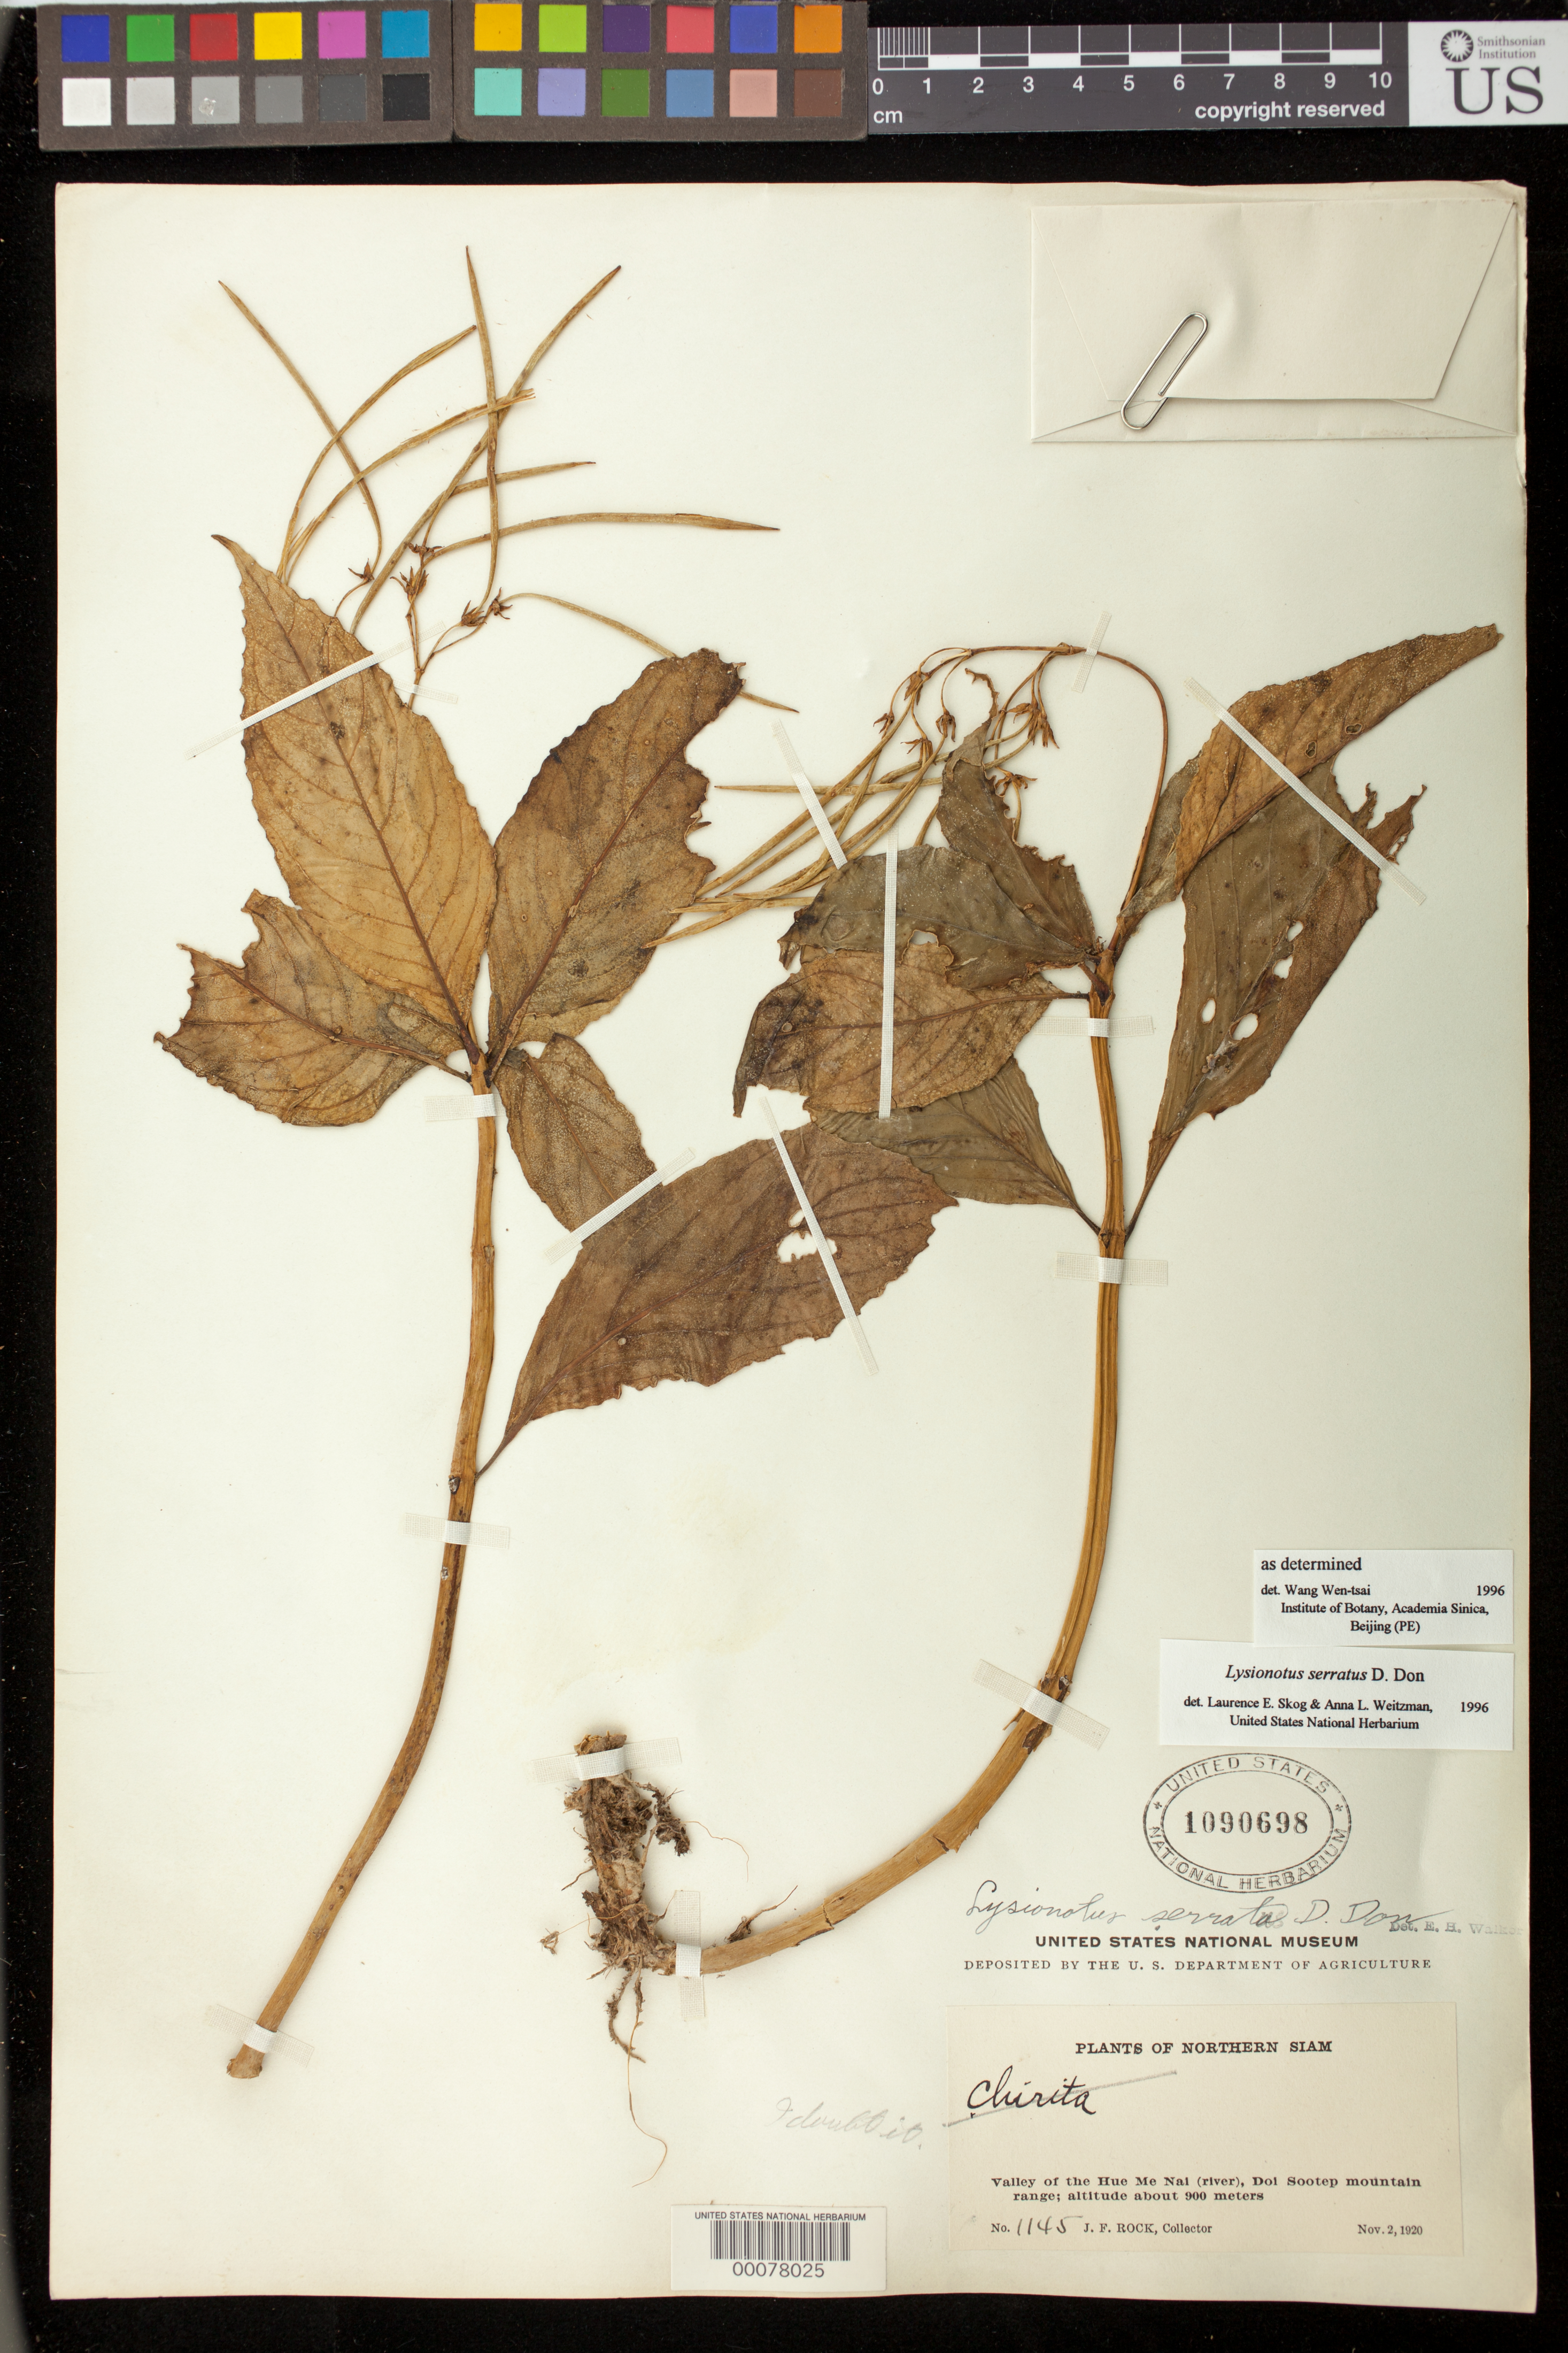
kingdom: Plantae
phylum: Tracheophyta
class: Magnoliopsida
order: Lamiales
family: Gesneriaceae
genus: Lysionotus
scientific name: Lysionotus serrata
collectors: J. F. Rock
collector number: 1145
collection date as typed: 02 Nov 1920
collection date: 1920-11-02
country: Thailand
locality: Valley of the Hue Me Nai (river), Doi Sootep mountain range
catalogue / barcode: US 1090698